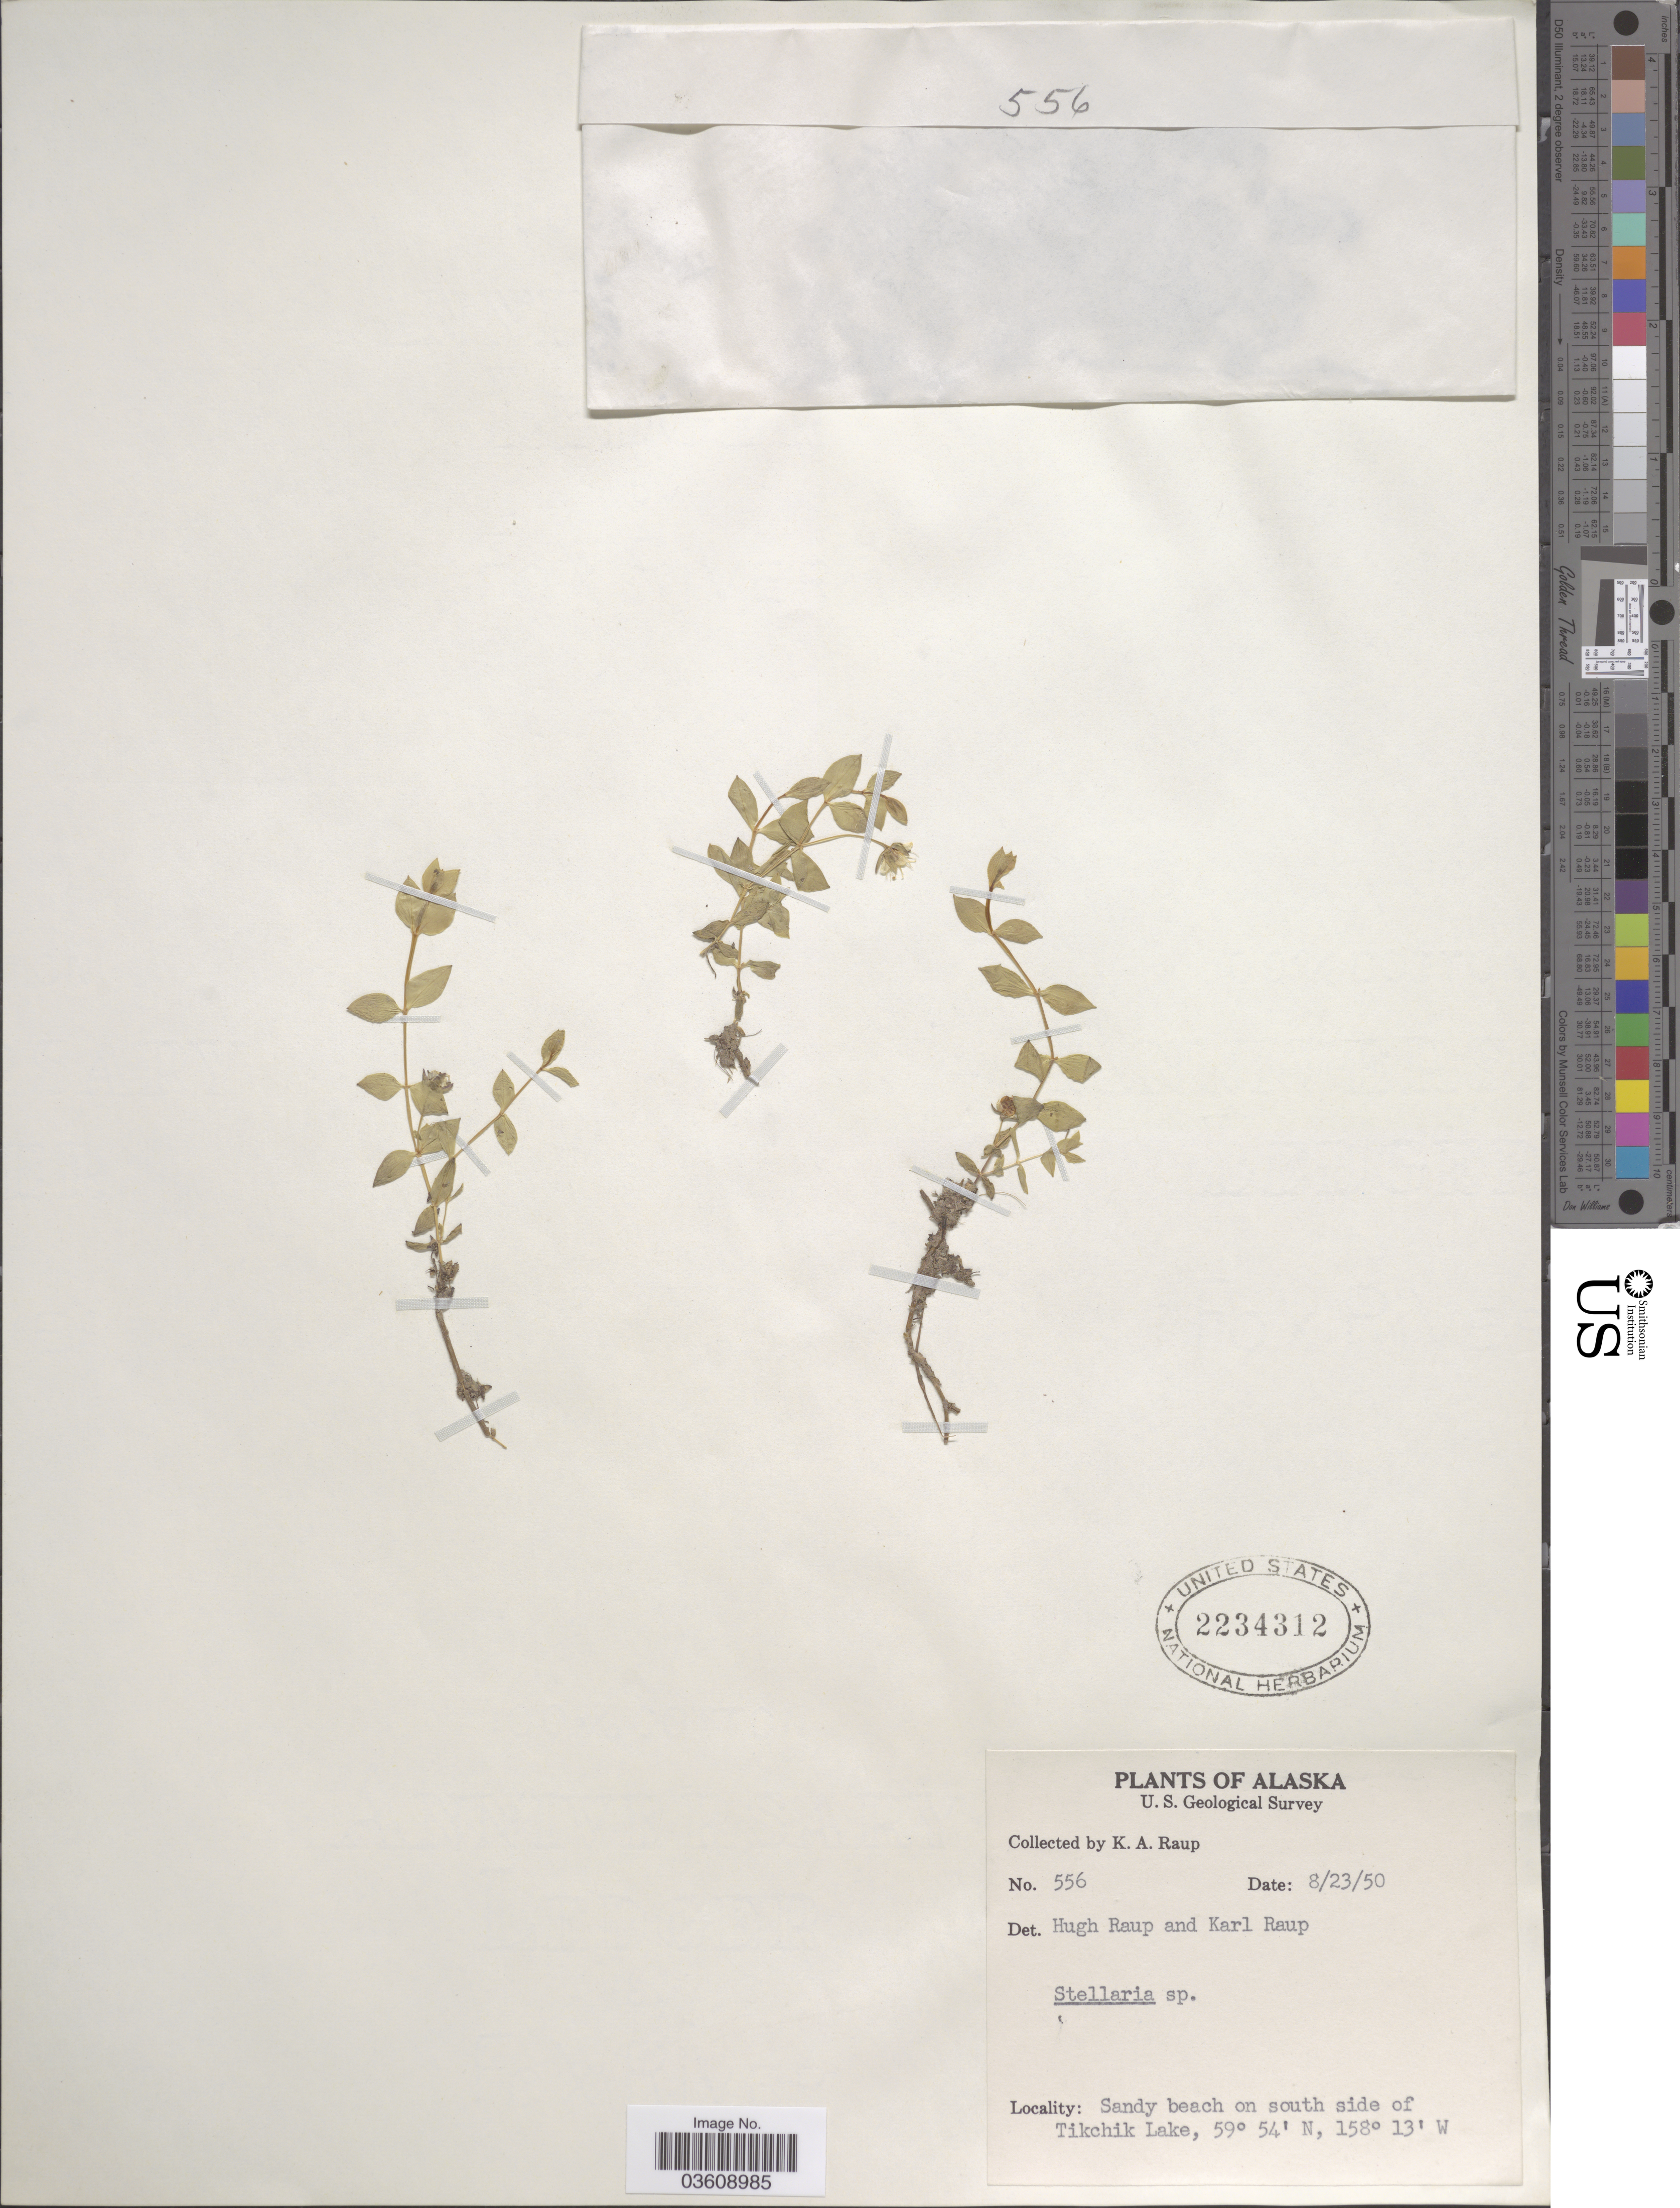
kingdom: Plantae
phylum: Tracheophyta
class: Magnoliopsida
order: Caryophyllales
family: Caryophyllaceae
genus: Stellaria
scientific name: Stellaria media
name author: (L.) Vill.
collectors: K. Raup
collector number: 556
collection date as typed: Transcribed d/m/y: 23/8/50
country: United States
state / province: Alaska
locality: Sandy beach on south side of Tikchik Lake.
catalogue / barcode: US 2234312